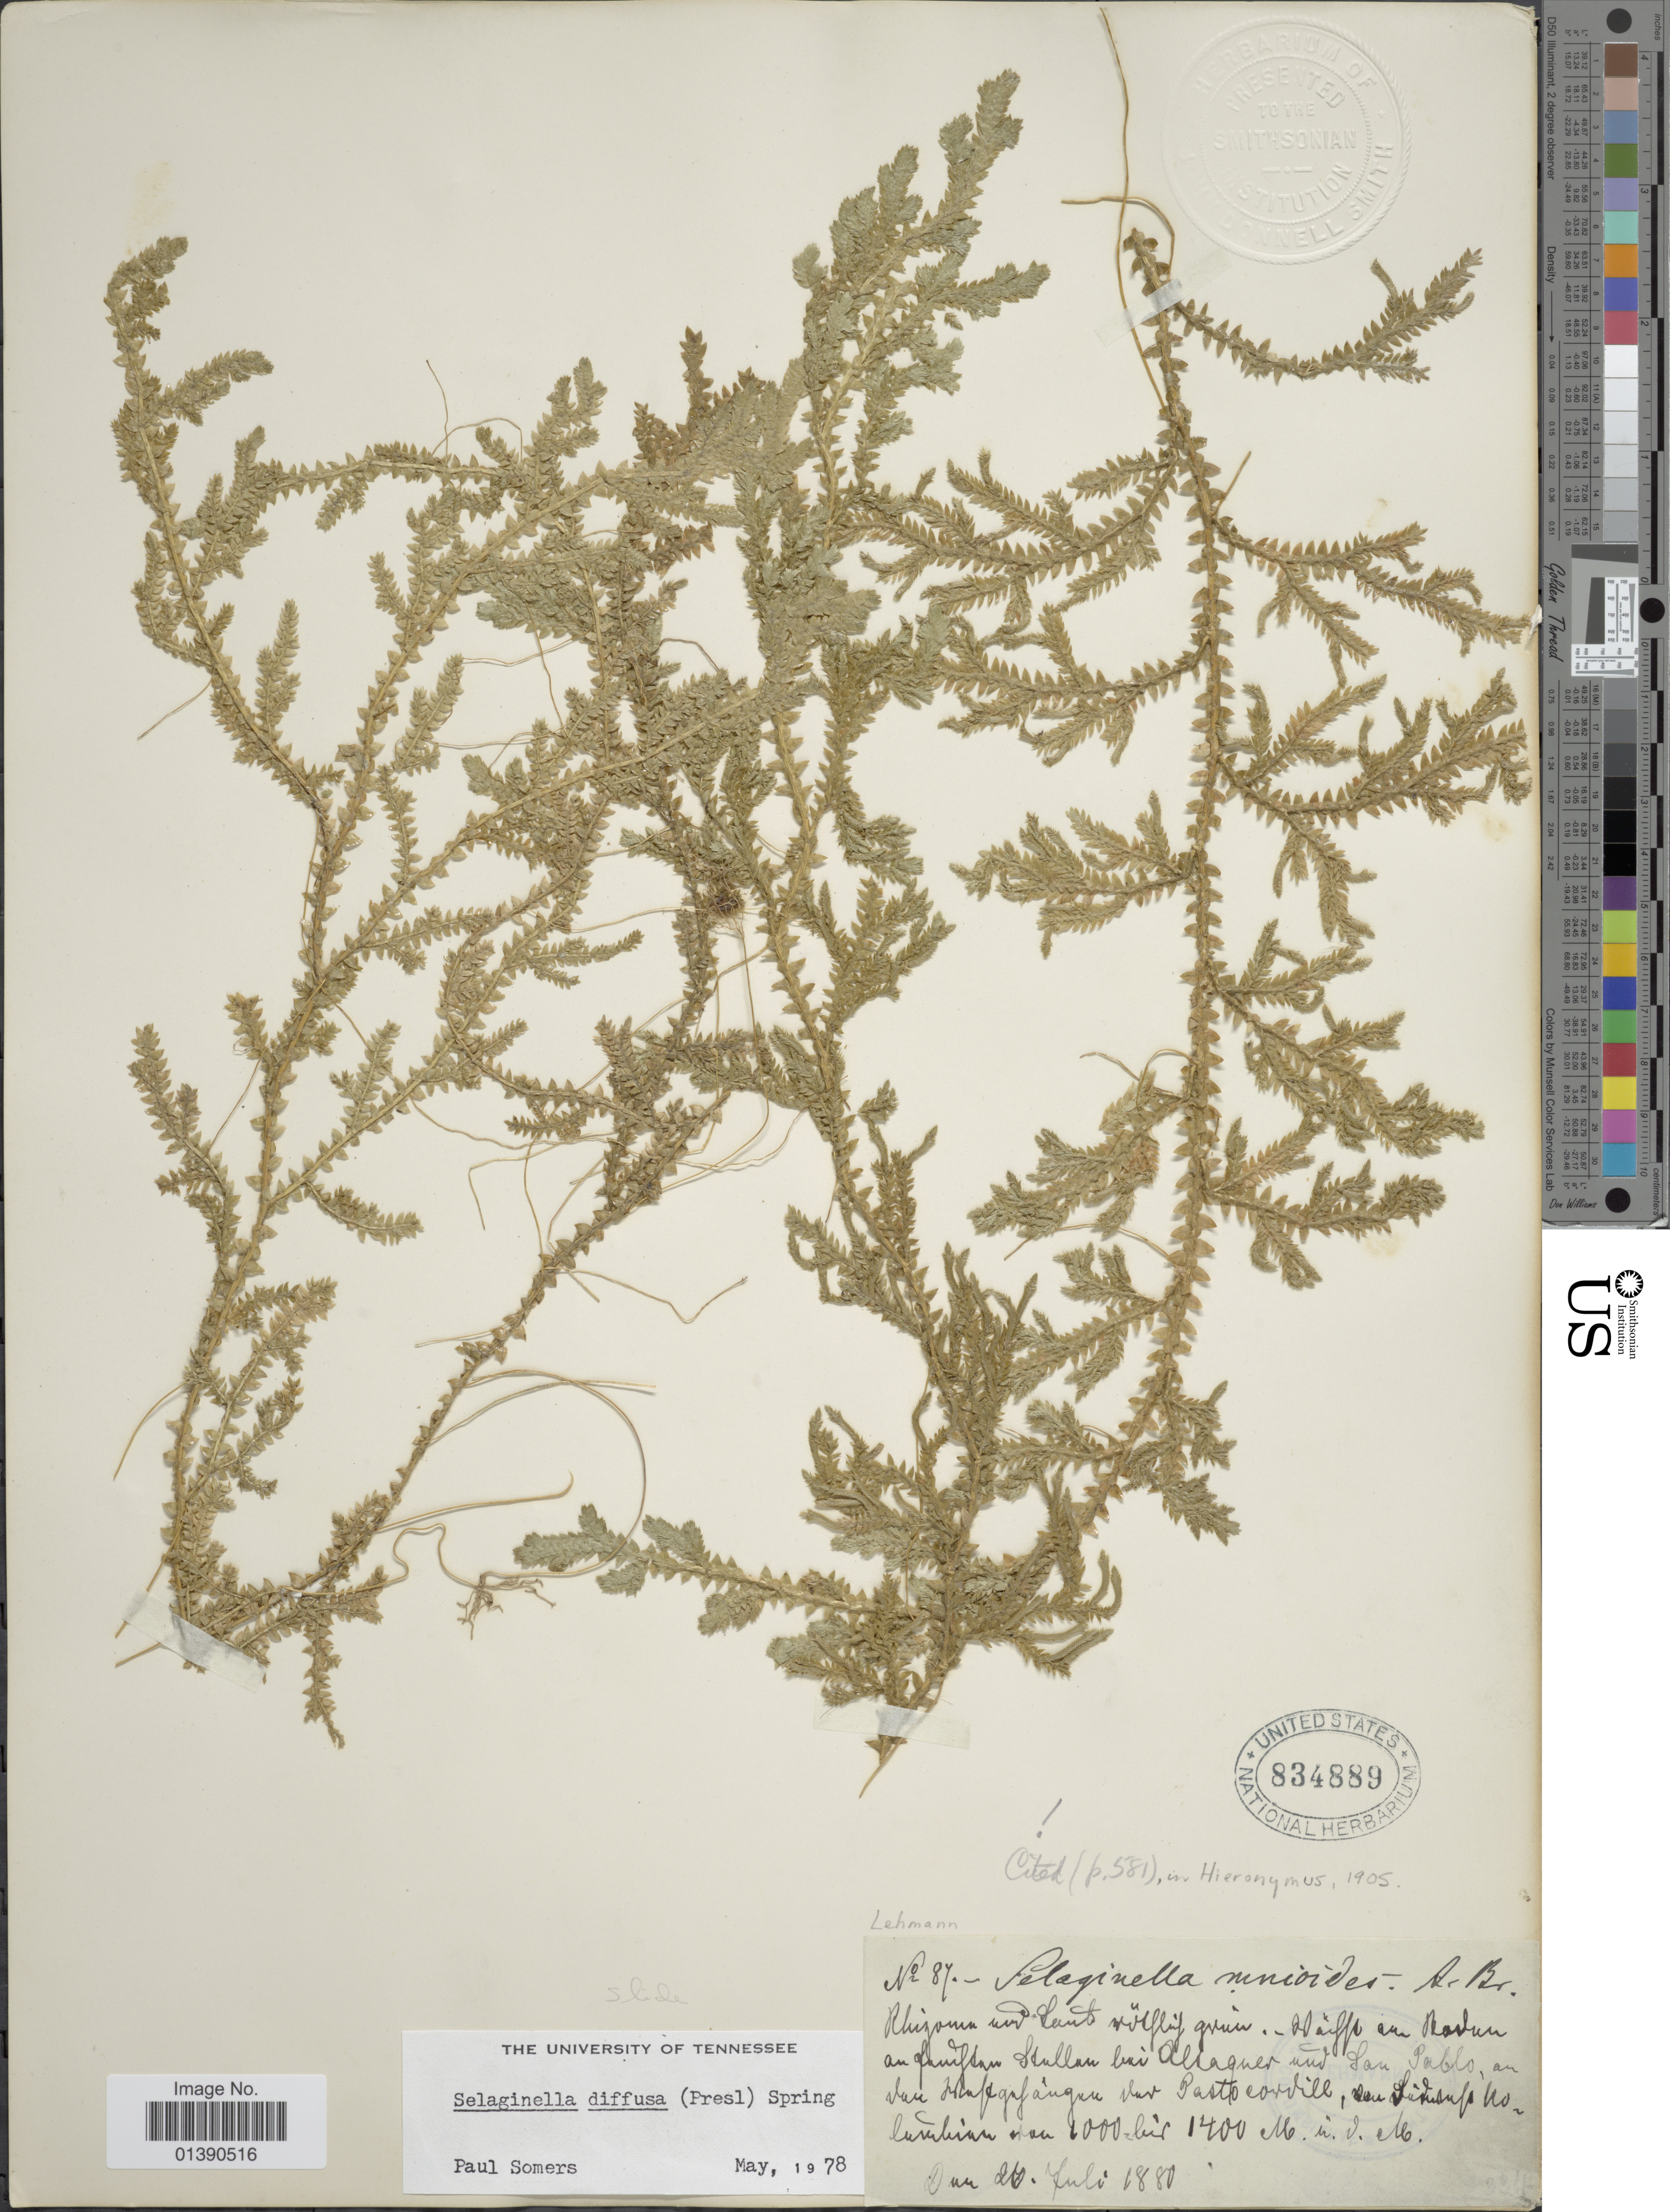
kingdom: Plantae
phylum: Tracheophyta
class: Lycopodiopsida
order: Selaginellales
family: Selaginellaceae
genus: Selaginella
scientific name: Selaginella diffusa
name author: (C. Presl) Spring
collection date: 1880-07-20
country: Colombia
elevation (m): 1000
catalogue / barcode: US 834889